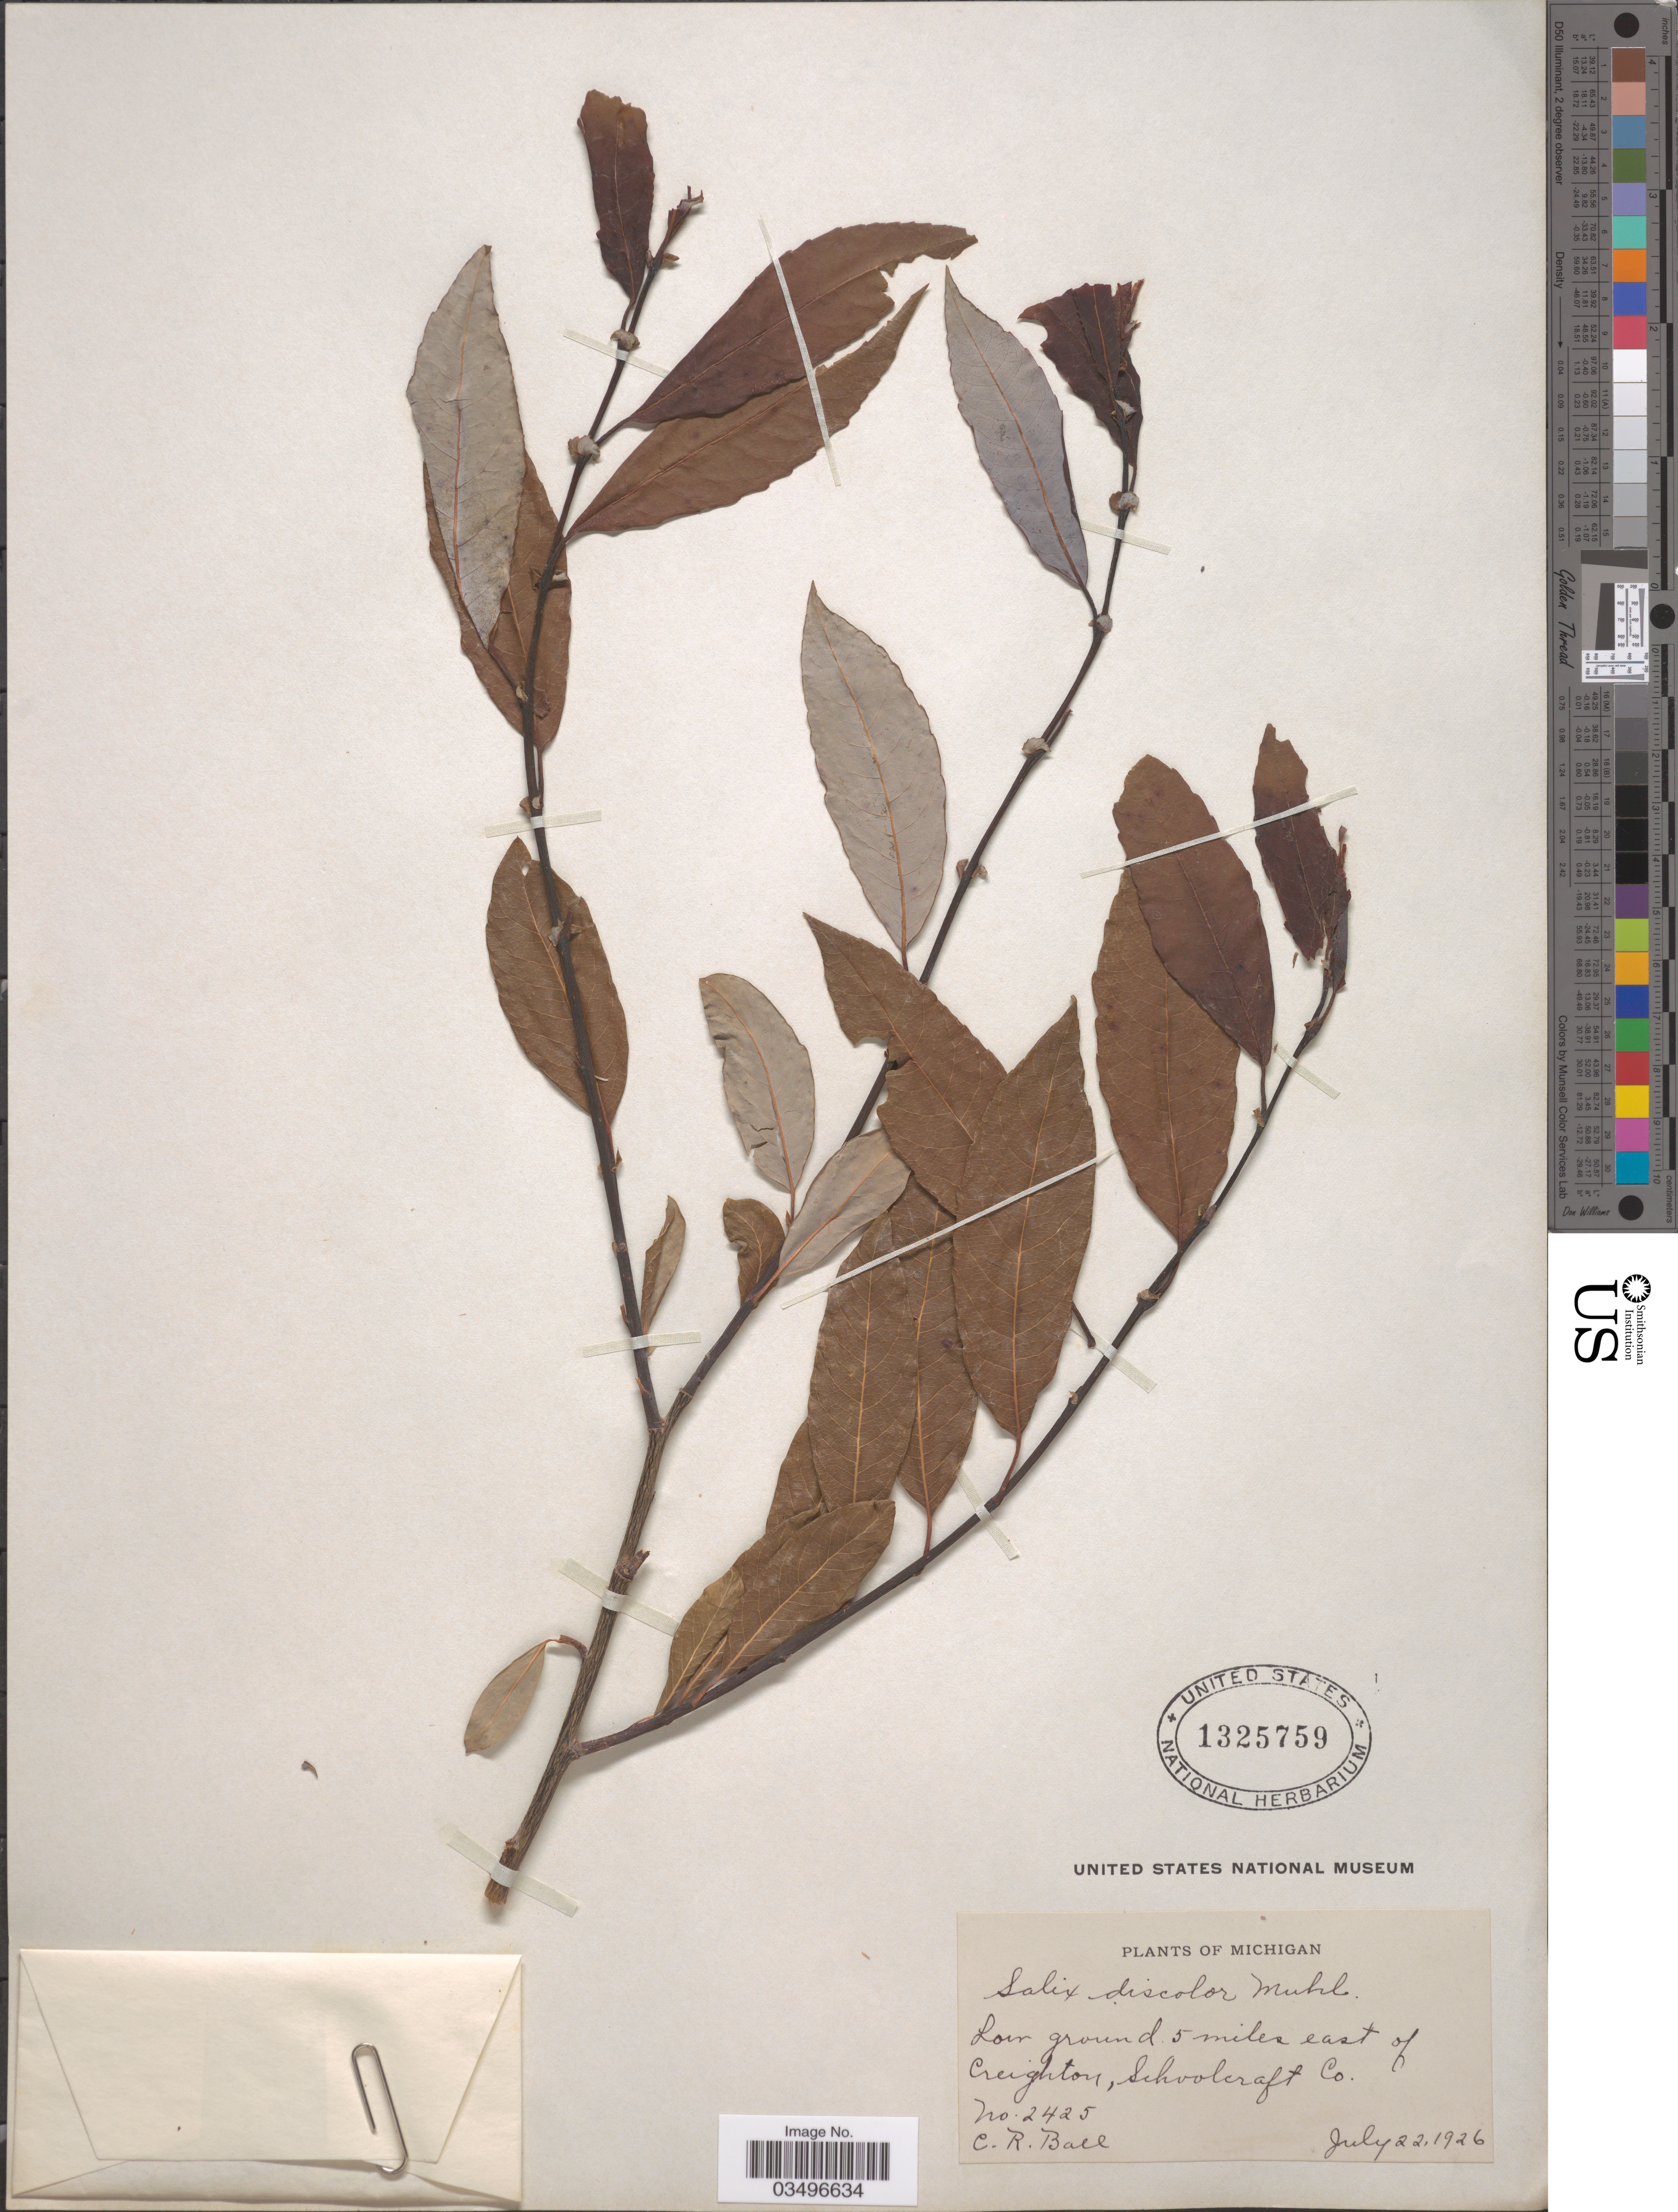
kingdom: Plantae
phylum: Tracheophyta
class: Magnoliopsida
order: Malpighiales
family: Salicaceae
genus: Salix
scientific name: Salix discolor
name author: Muhl.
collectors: C. R. Ball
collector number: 2425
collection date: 1926-07-22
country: United States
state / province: Michigan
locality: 5 miles east of Creighton, Schoolcraft Co.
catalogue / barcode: US 1325759